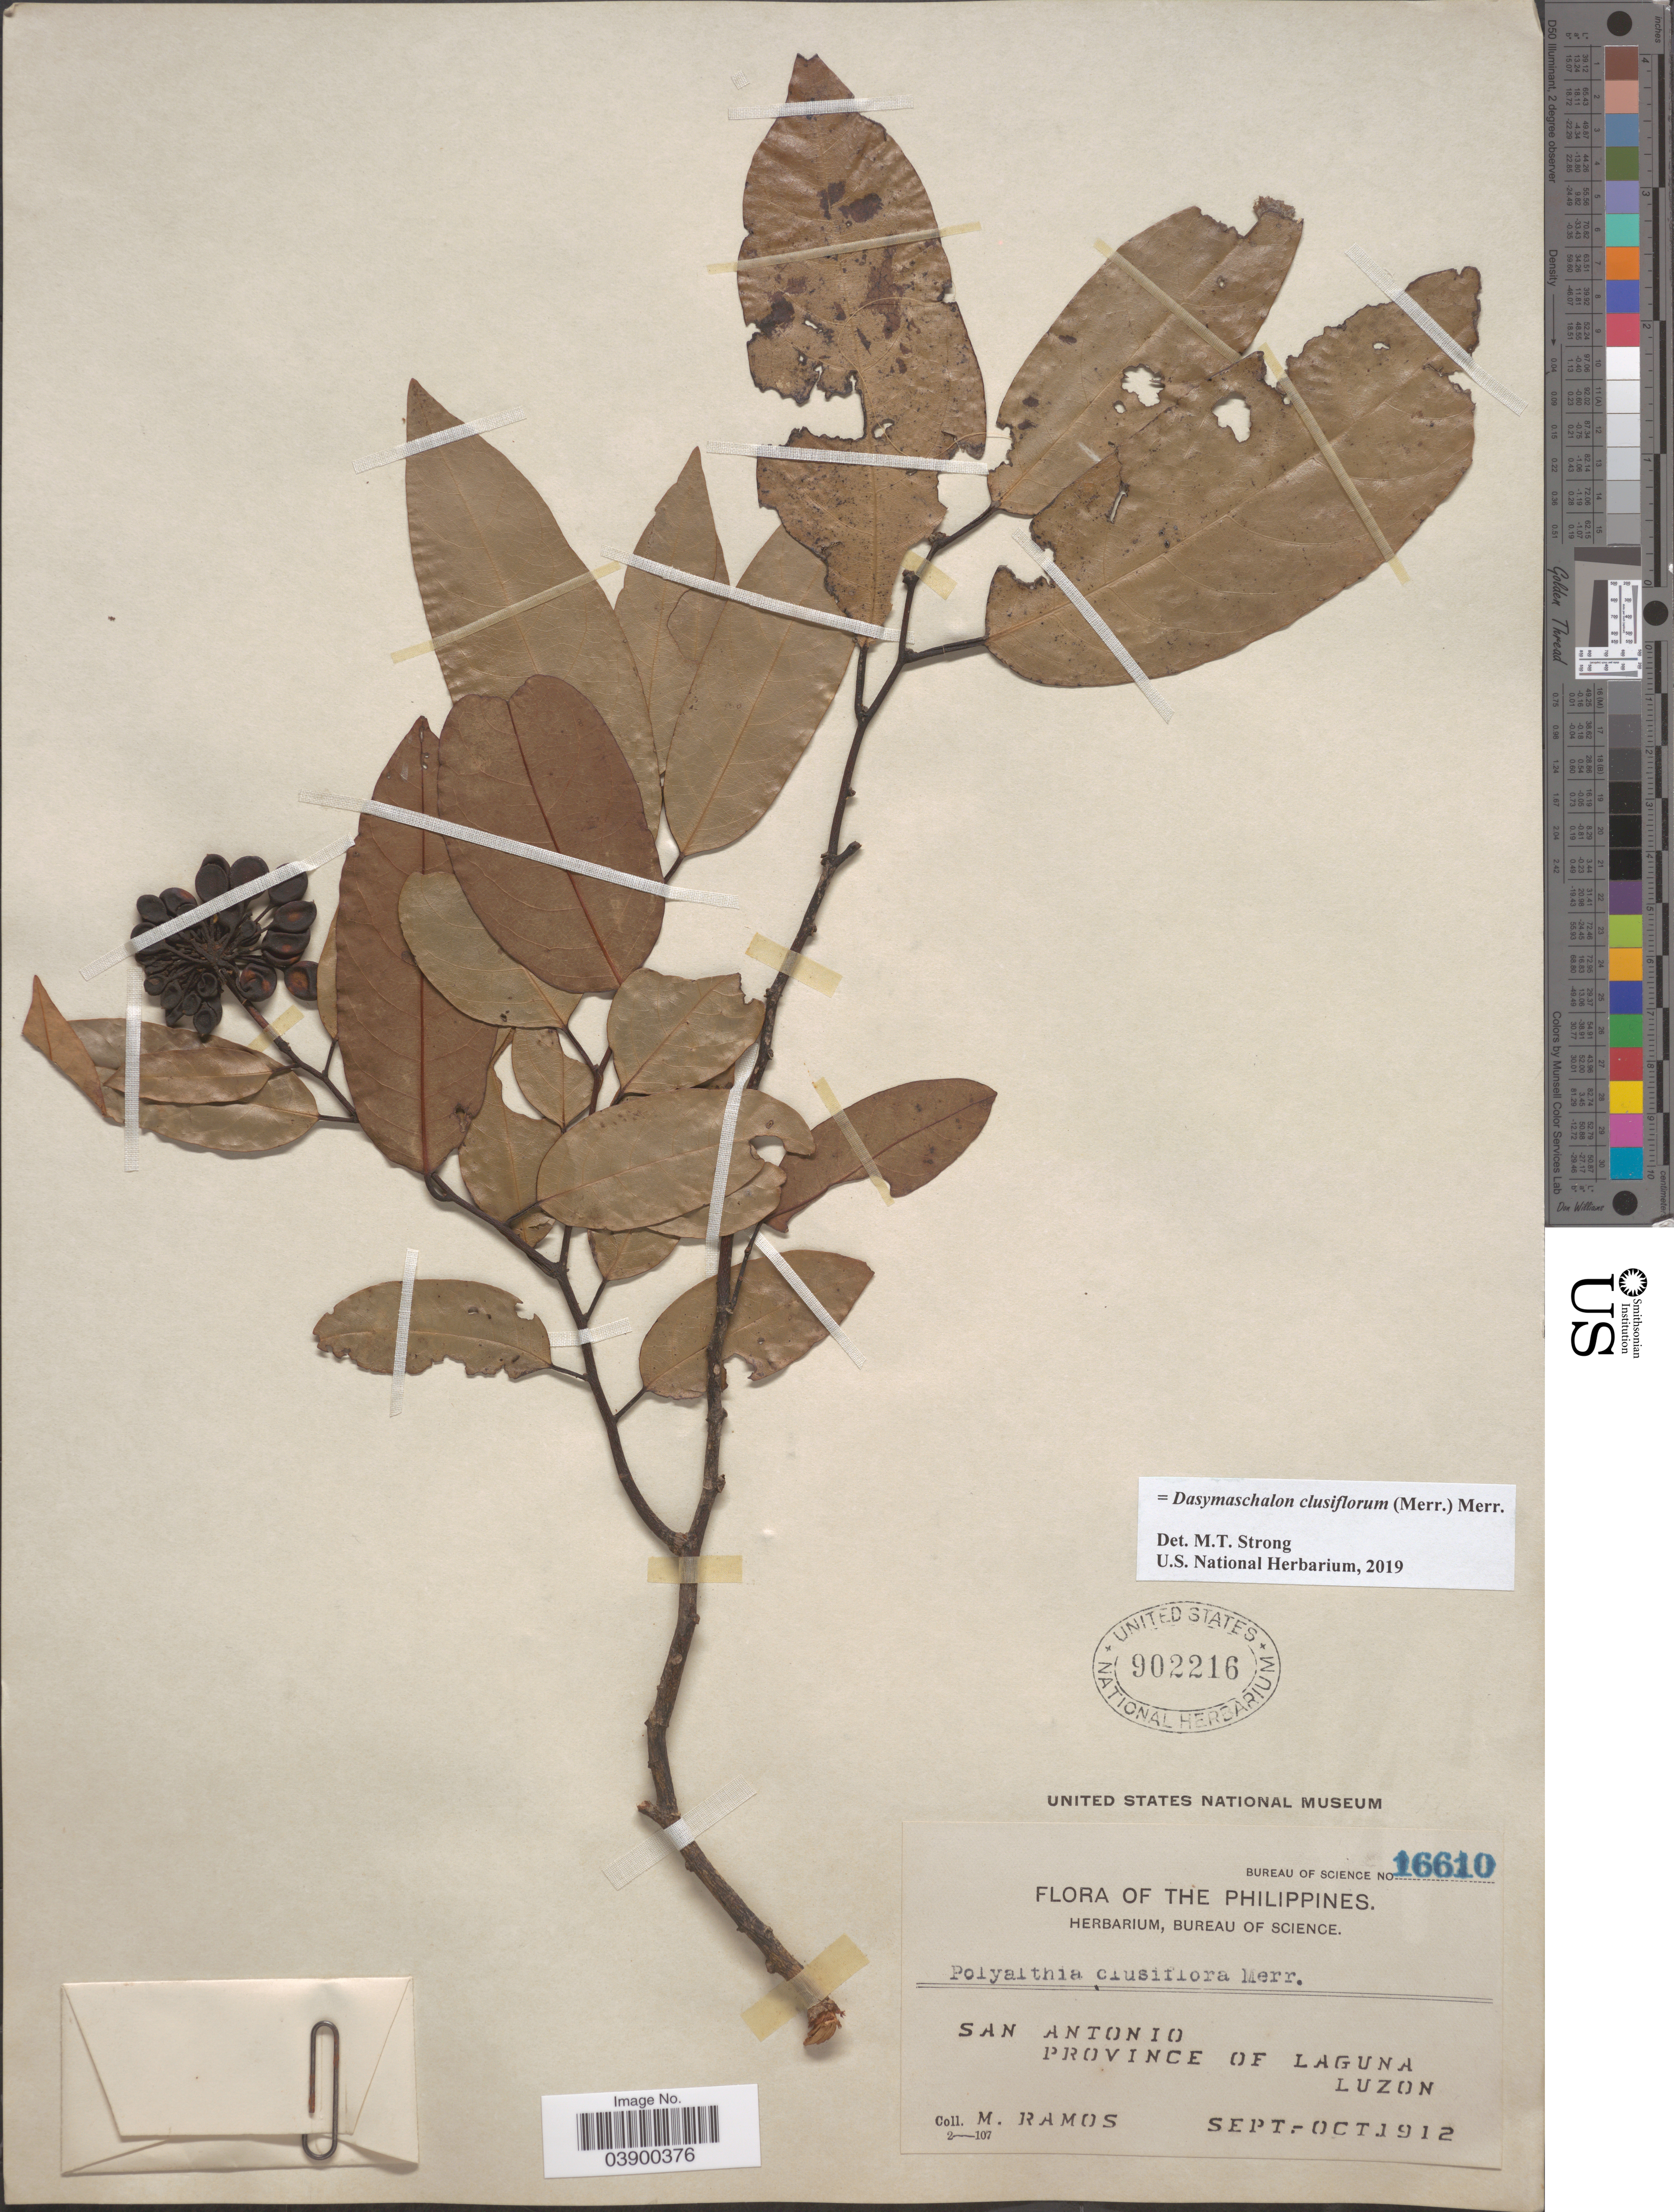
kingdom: Plantae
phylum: Tracheophyta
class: Magnoliopsida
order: Magnoliales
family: Annonaceae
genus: Dasymaschalon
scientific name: Dasymaschalon clusiflorum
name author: (Merr.) Merr.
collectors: M. Ramos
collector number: Bureau of Science 16610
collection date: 1912-09/1912-10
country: Philippines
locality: San Antonio. Province of Laguna. Luzon.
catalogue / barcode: US 902216